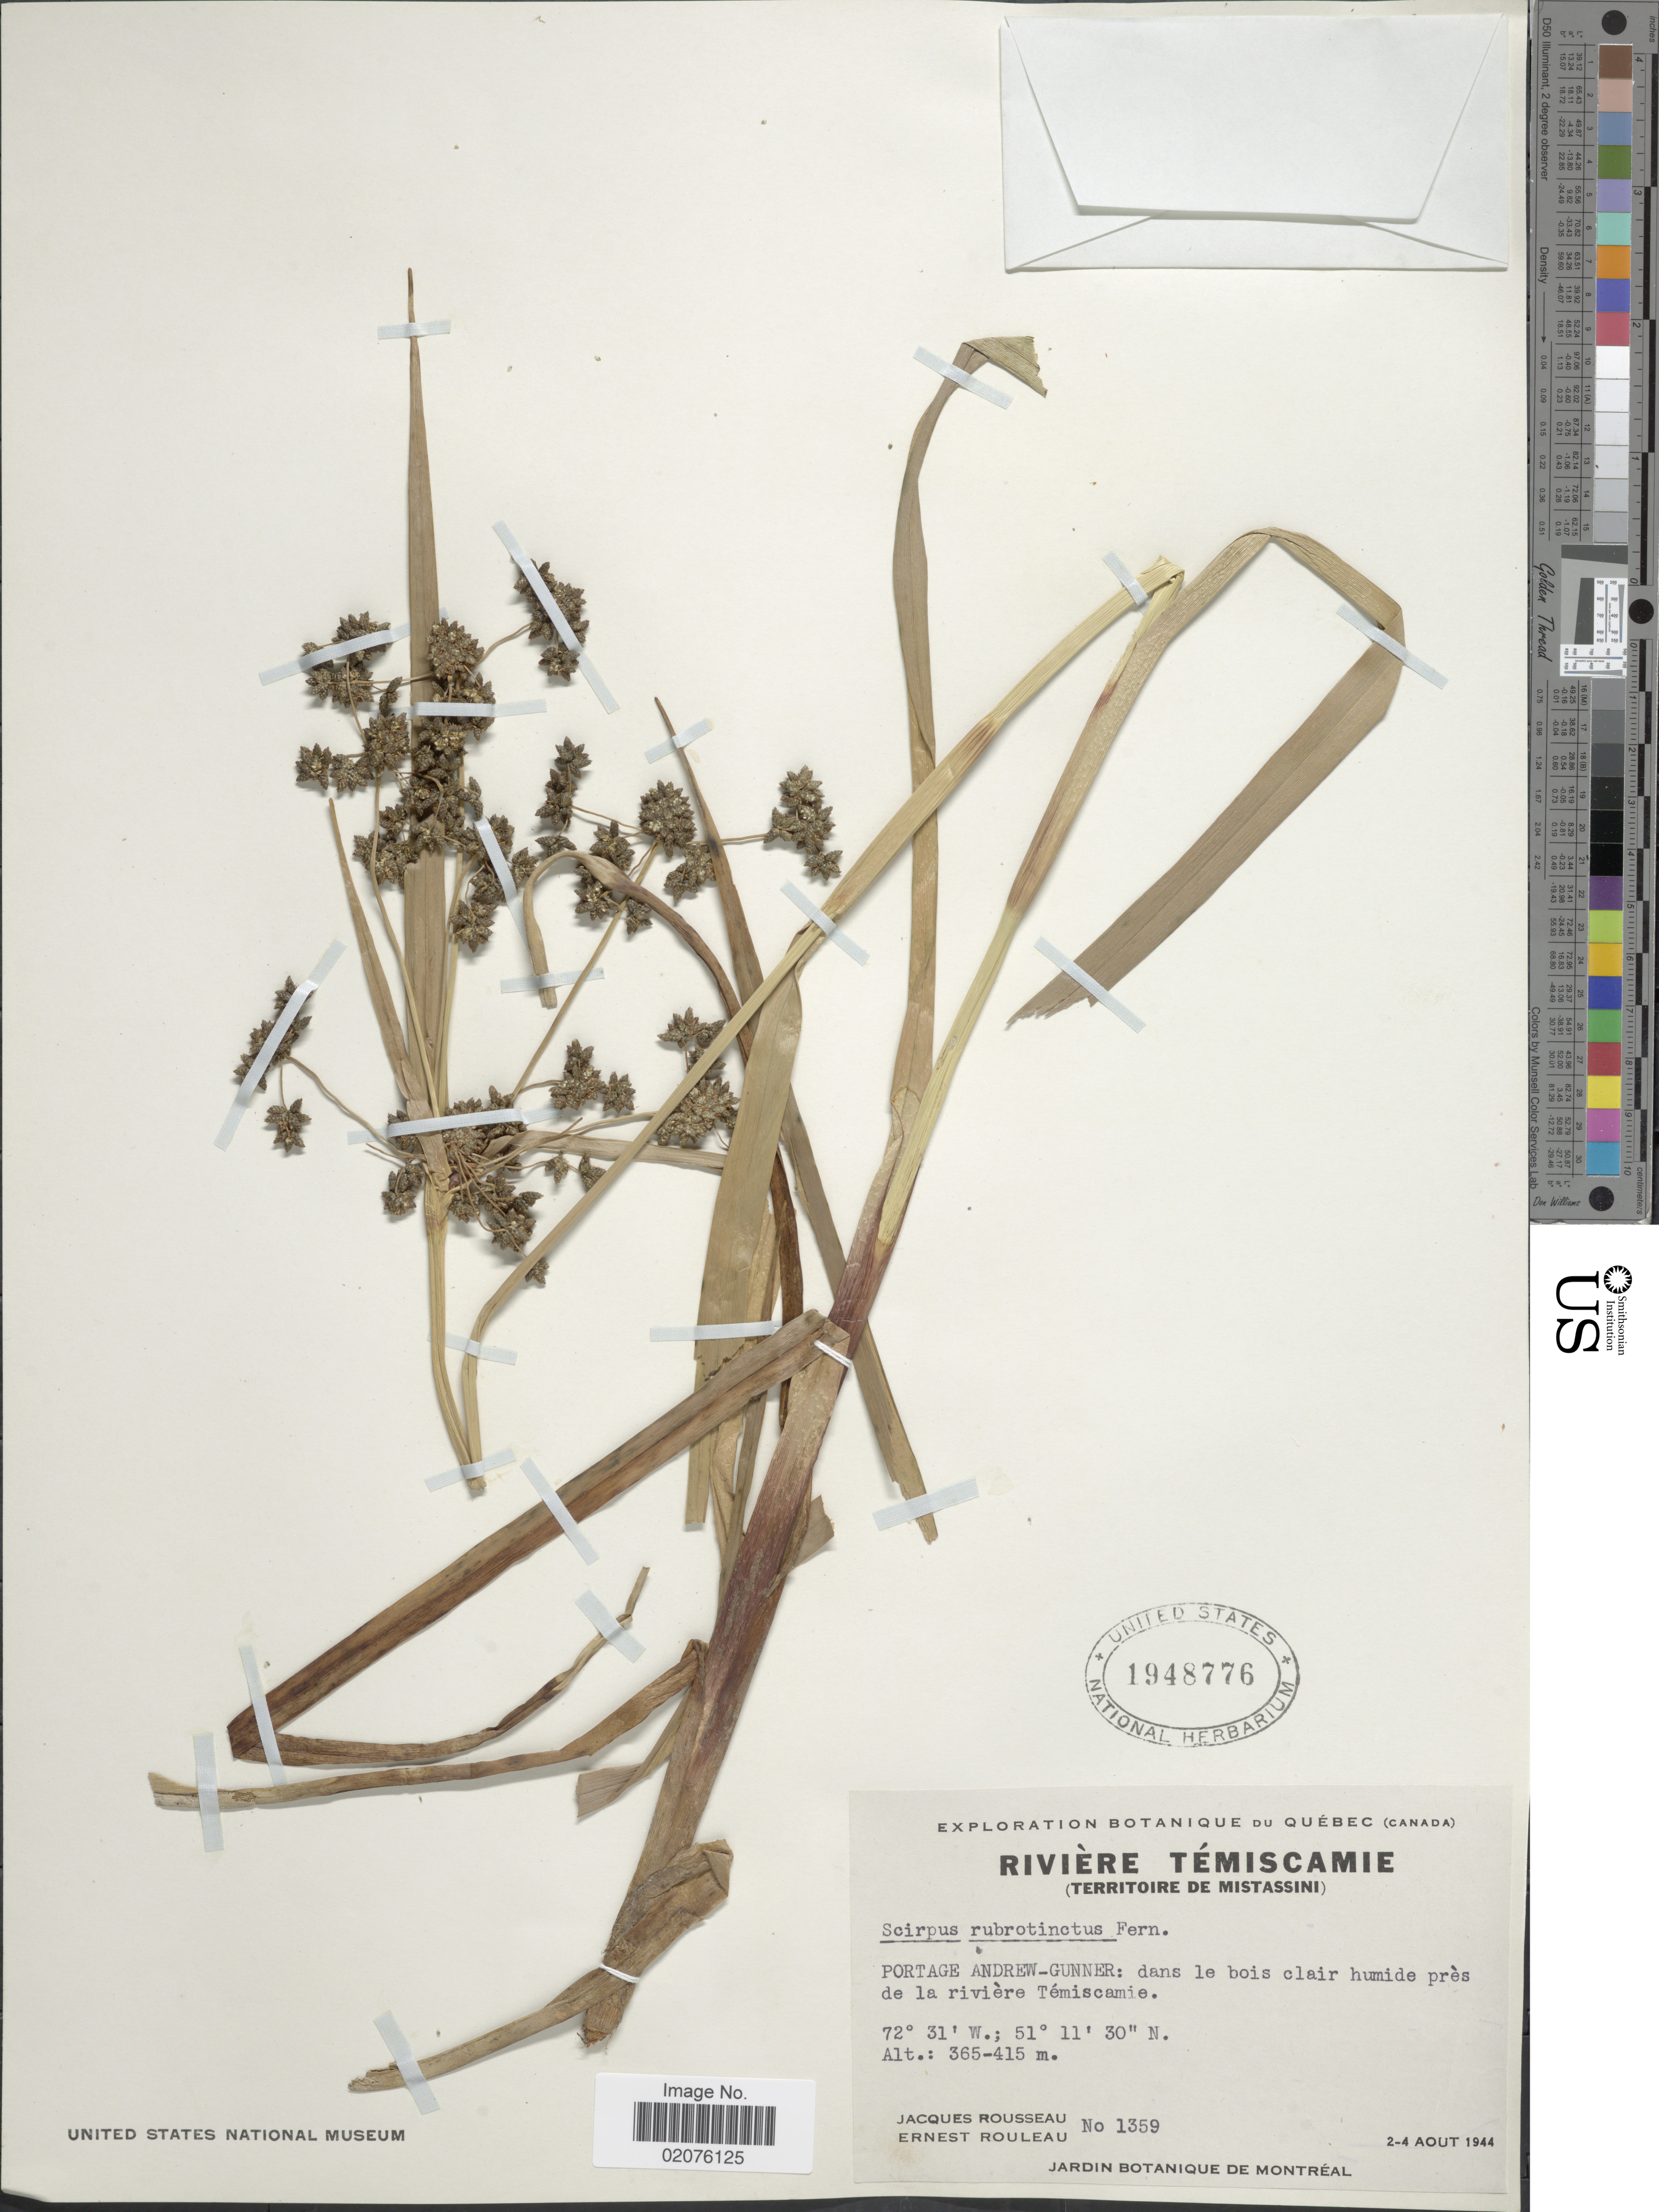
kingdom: Plantae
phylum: Tracheophyta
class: Liliopsida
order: Poales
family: Cyperaceae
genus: Scirpus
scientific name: Scirpus microcarpus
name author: J. Presl & C. Presl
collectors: J. Rousseau & J. Rouleau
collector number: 1359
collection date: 1944-08-02/1944-08-08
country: Canada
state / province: Quebec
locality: Temiscamie, Territoire de Mistassini, Portage Andrew-Gunner: dans le bois clair humide pres de la riviere Temiscamie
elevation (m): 365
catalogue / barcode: US 1948776